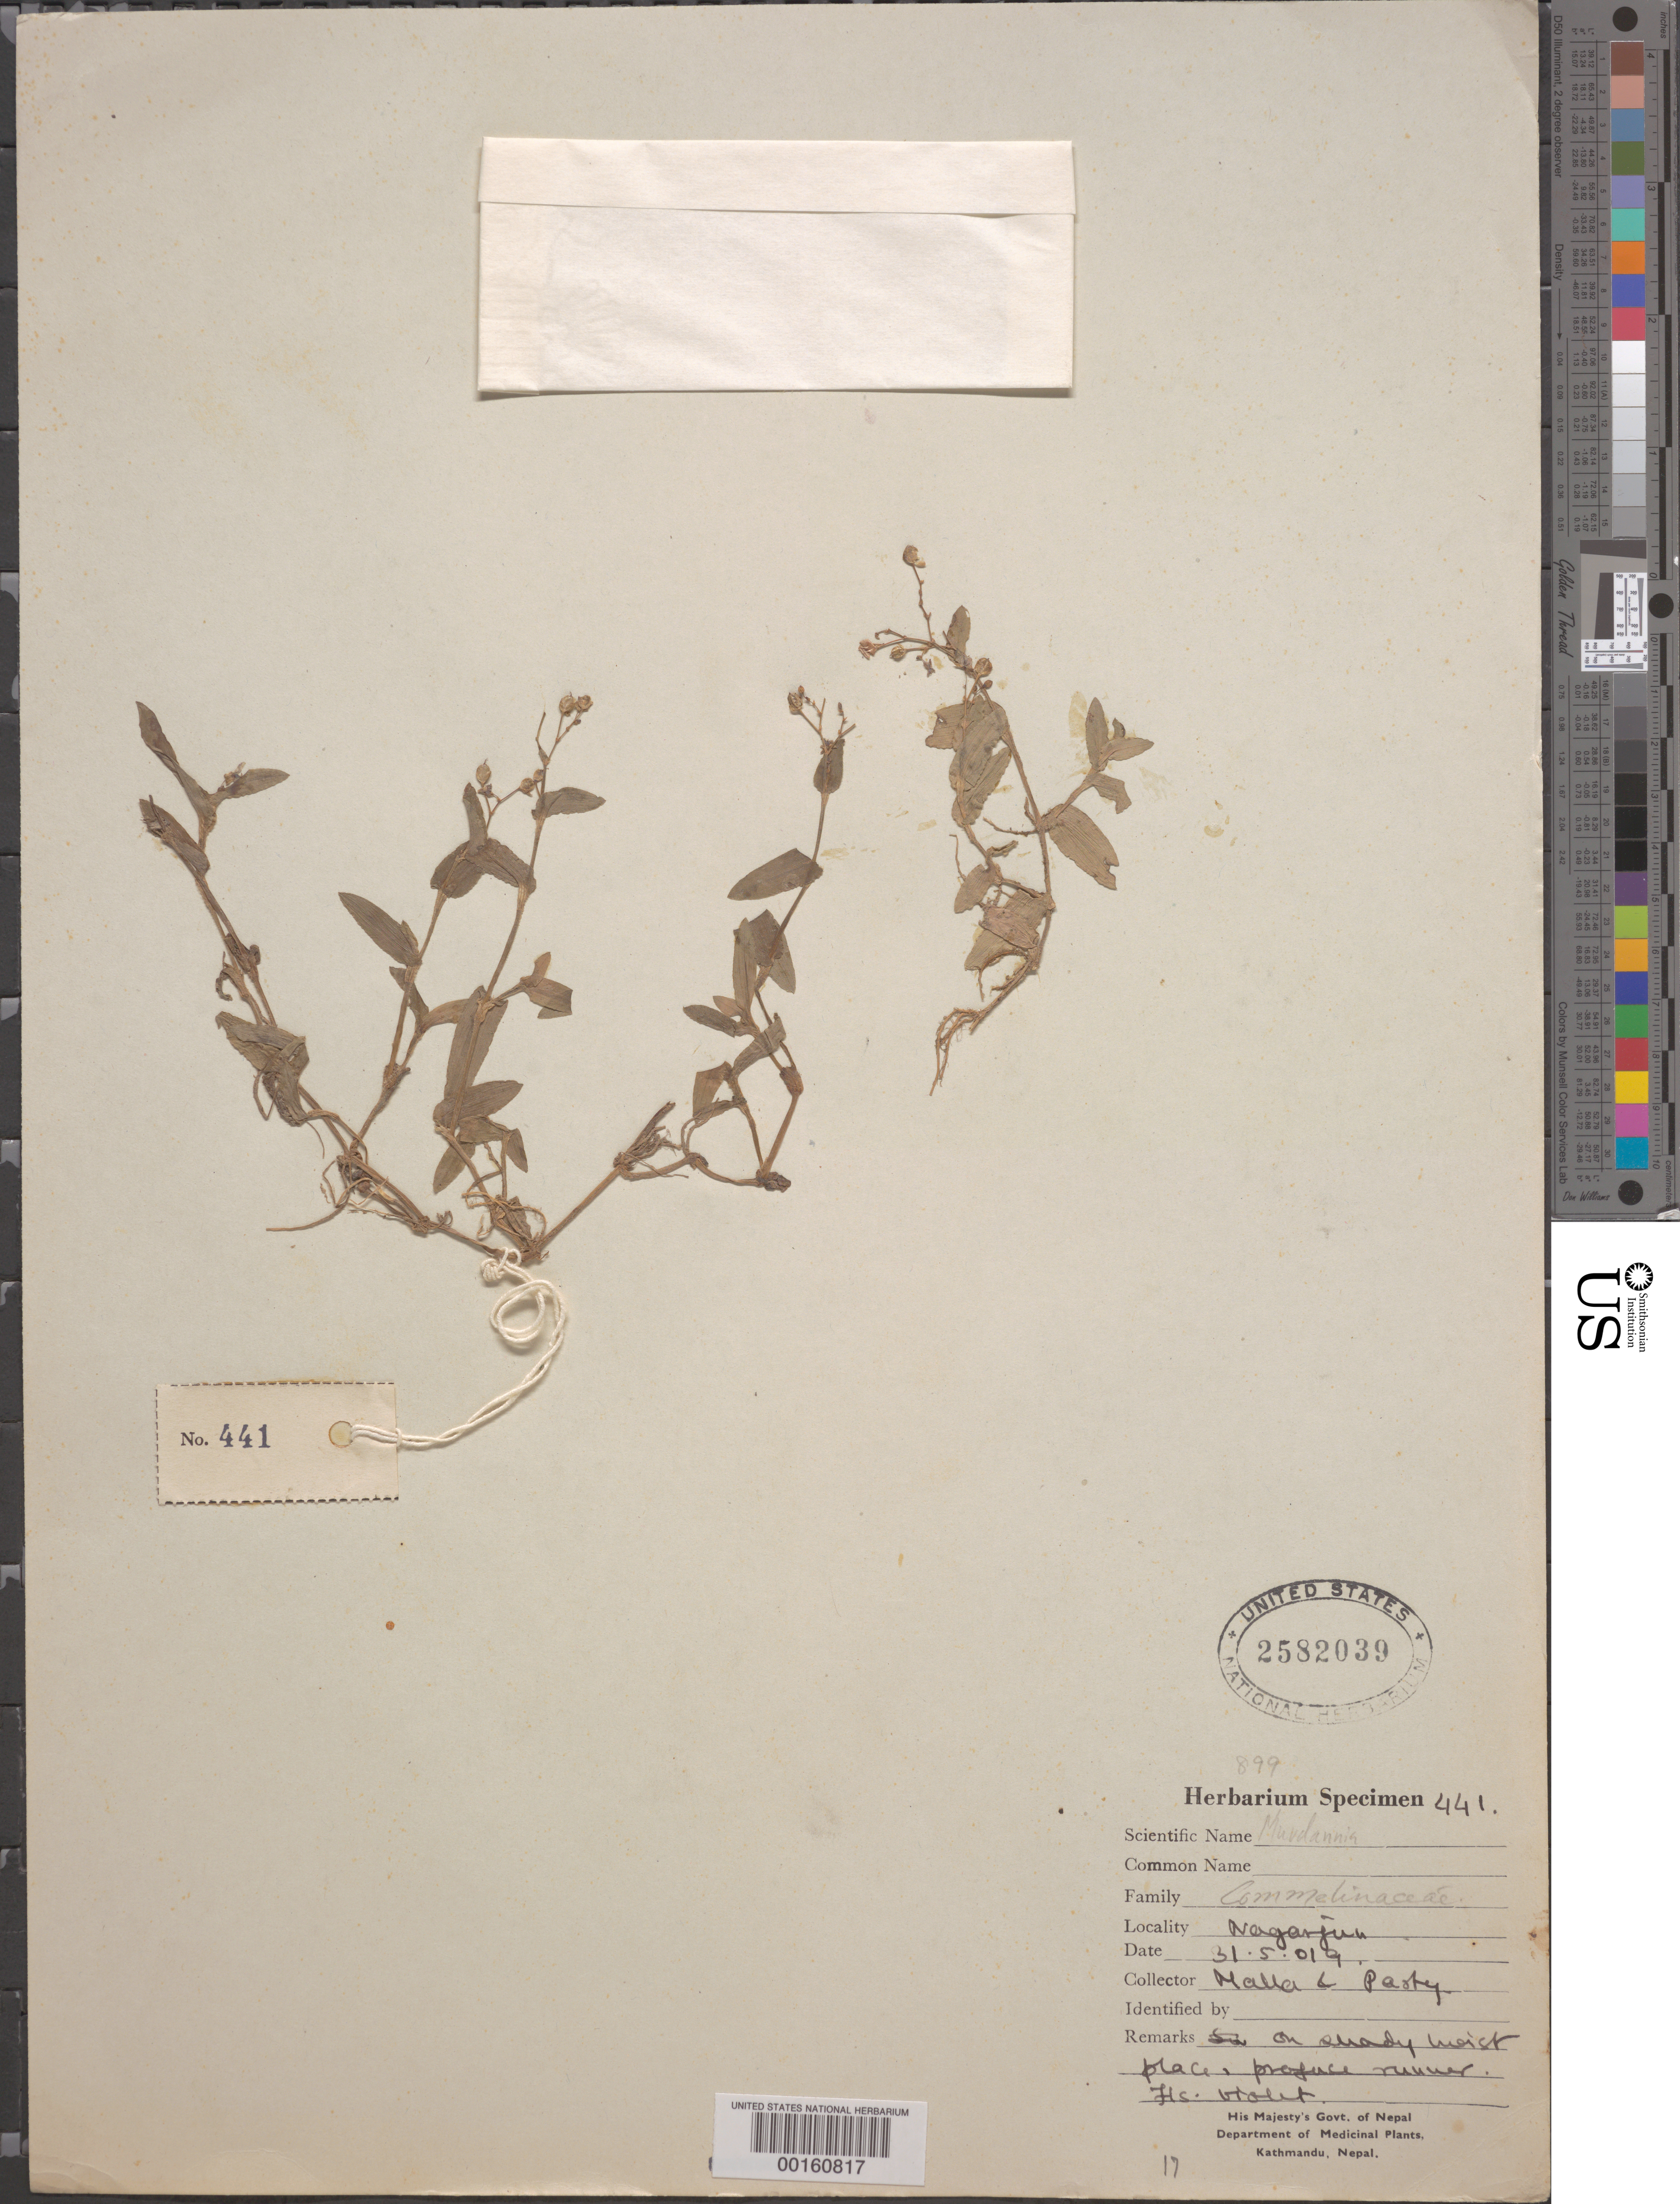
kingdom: Plantae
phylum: Tracheophyta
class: Liliopsida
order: Commelinales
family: Commelinaceae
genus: Murdannia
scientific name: Murdannia spirata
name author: (L.) G. Brückn.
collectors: M. Pasty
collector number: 441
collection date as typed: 31 May 1919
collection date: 1919-05-31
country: Nepal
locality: Kathmandu; naganjun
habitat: Sandy, moist soil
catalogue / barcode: US 2582039